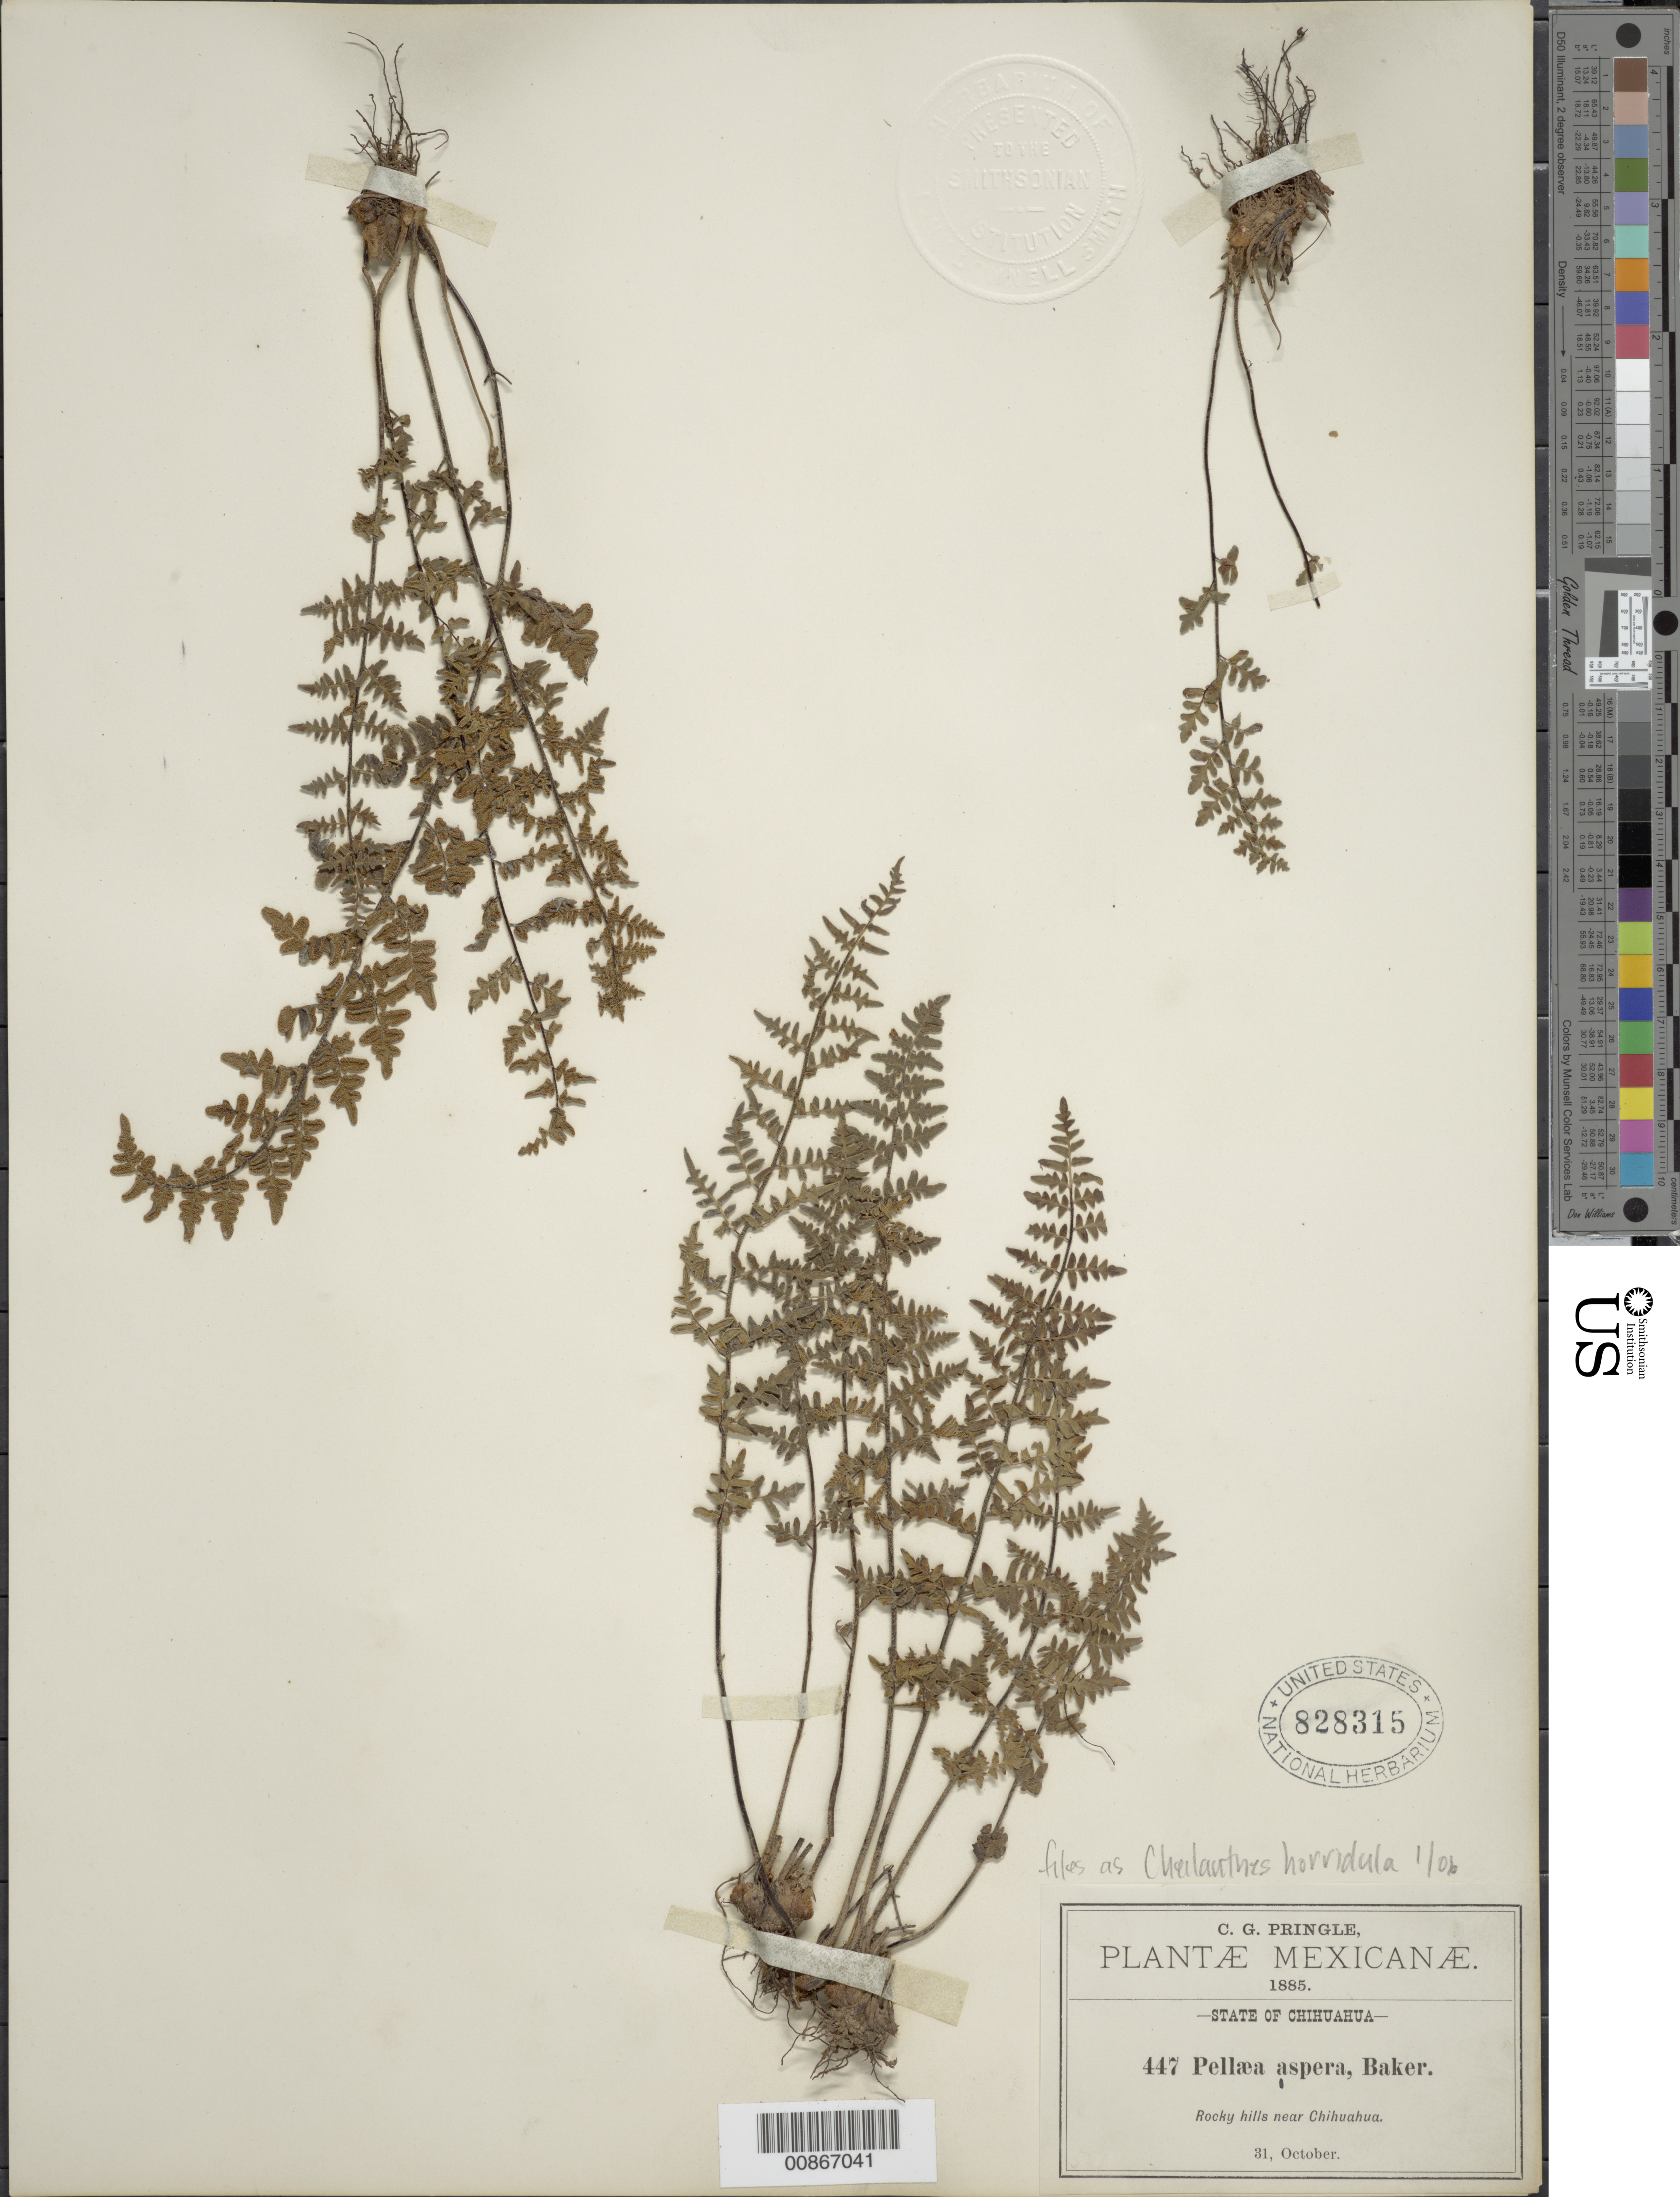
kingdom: Plantae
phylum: Tracheophyta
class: Polypodiopsida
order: Polypodiales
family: Pteridaceae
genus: Myriopteris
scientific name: Myriopteris scabra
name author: (C. Chr.) Grusz & Windham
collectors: C. G. Pringle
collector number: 447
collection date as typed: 31 Oct 1885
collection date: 1885-10-31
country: Mexico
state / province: Chihuahua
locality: Near Chihuahua.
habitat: Rocky hills.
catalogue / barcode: US 828315